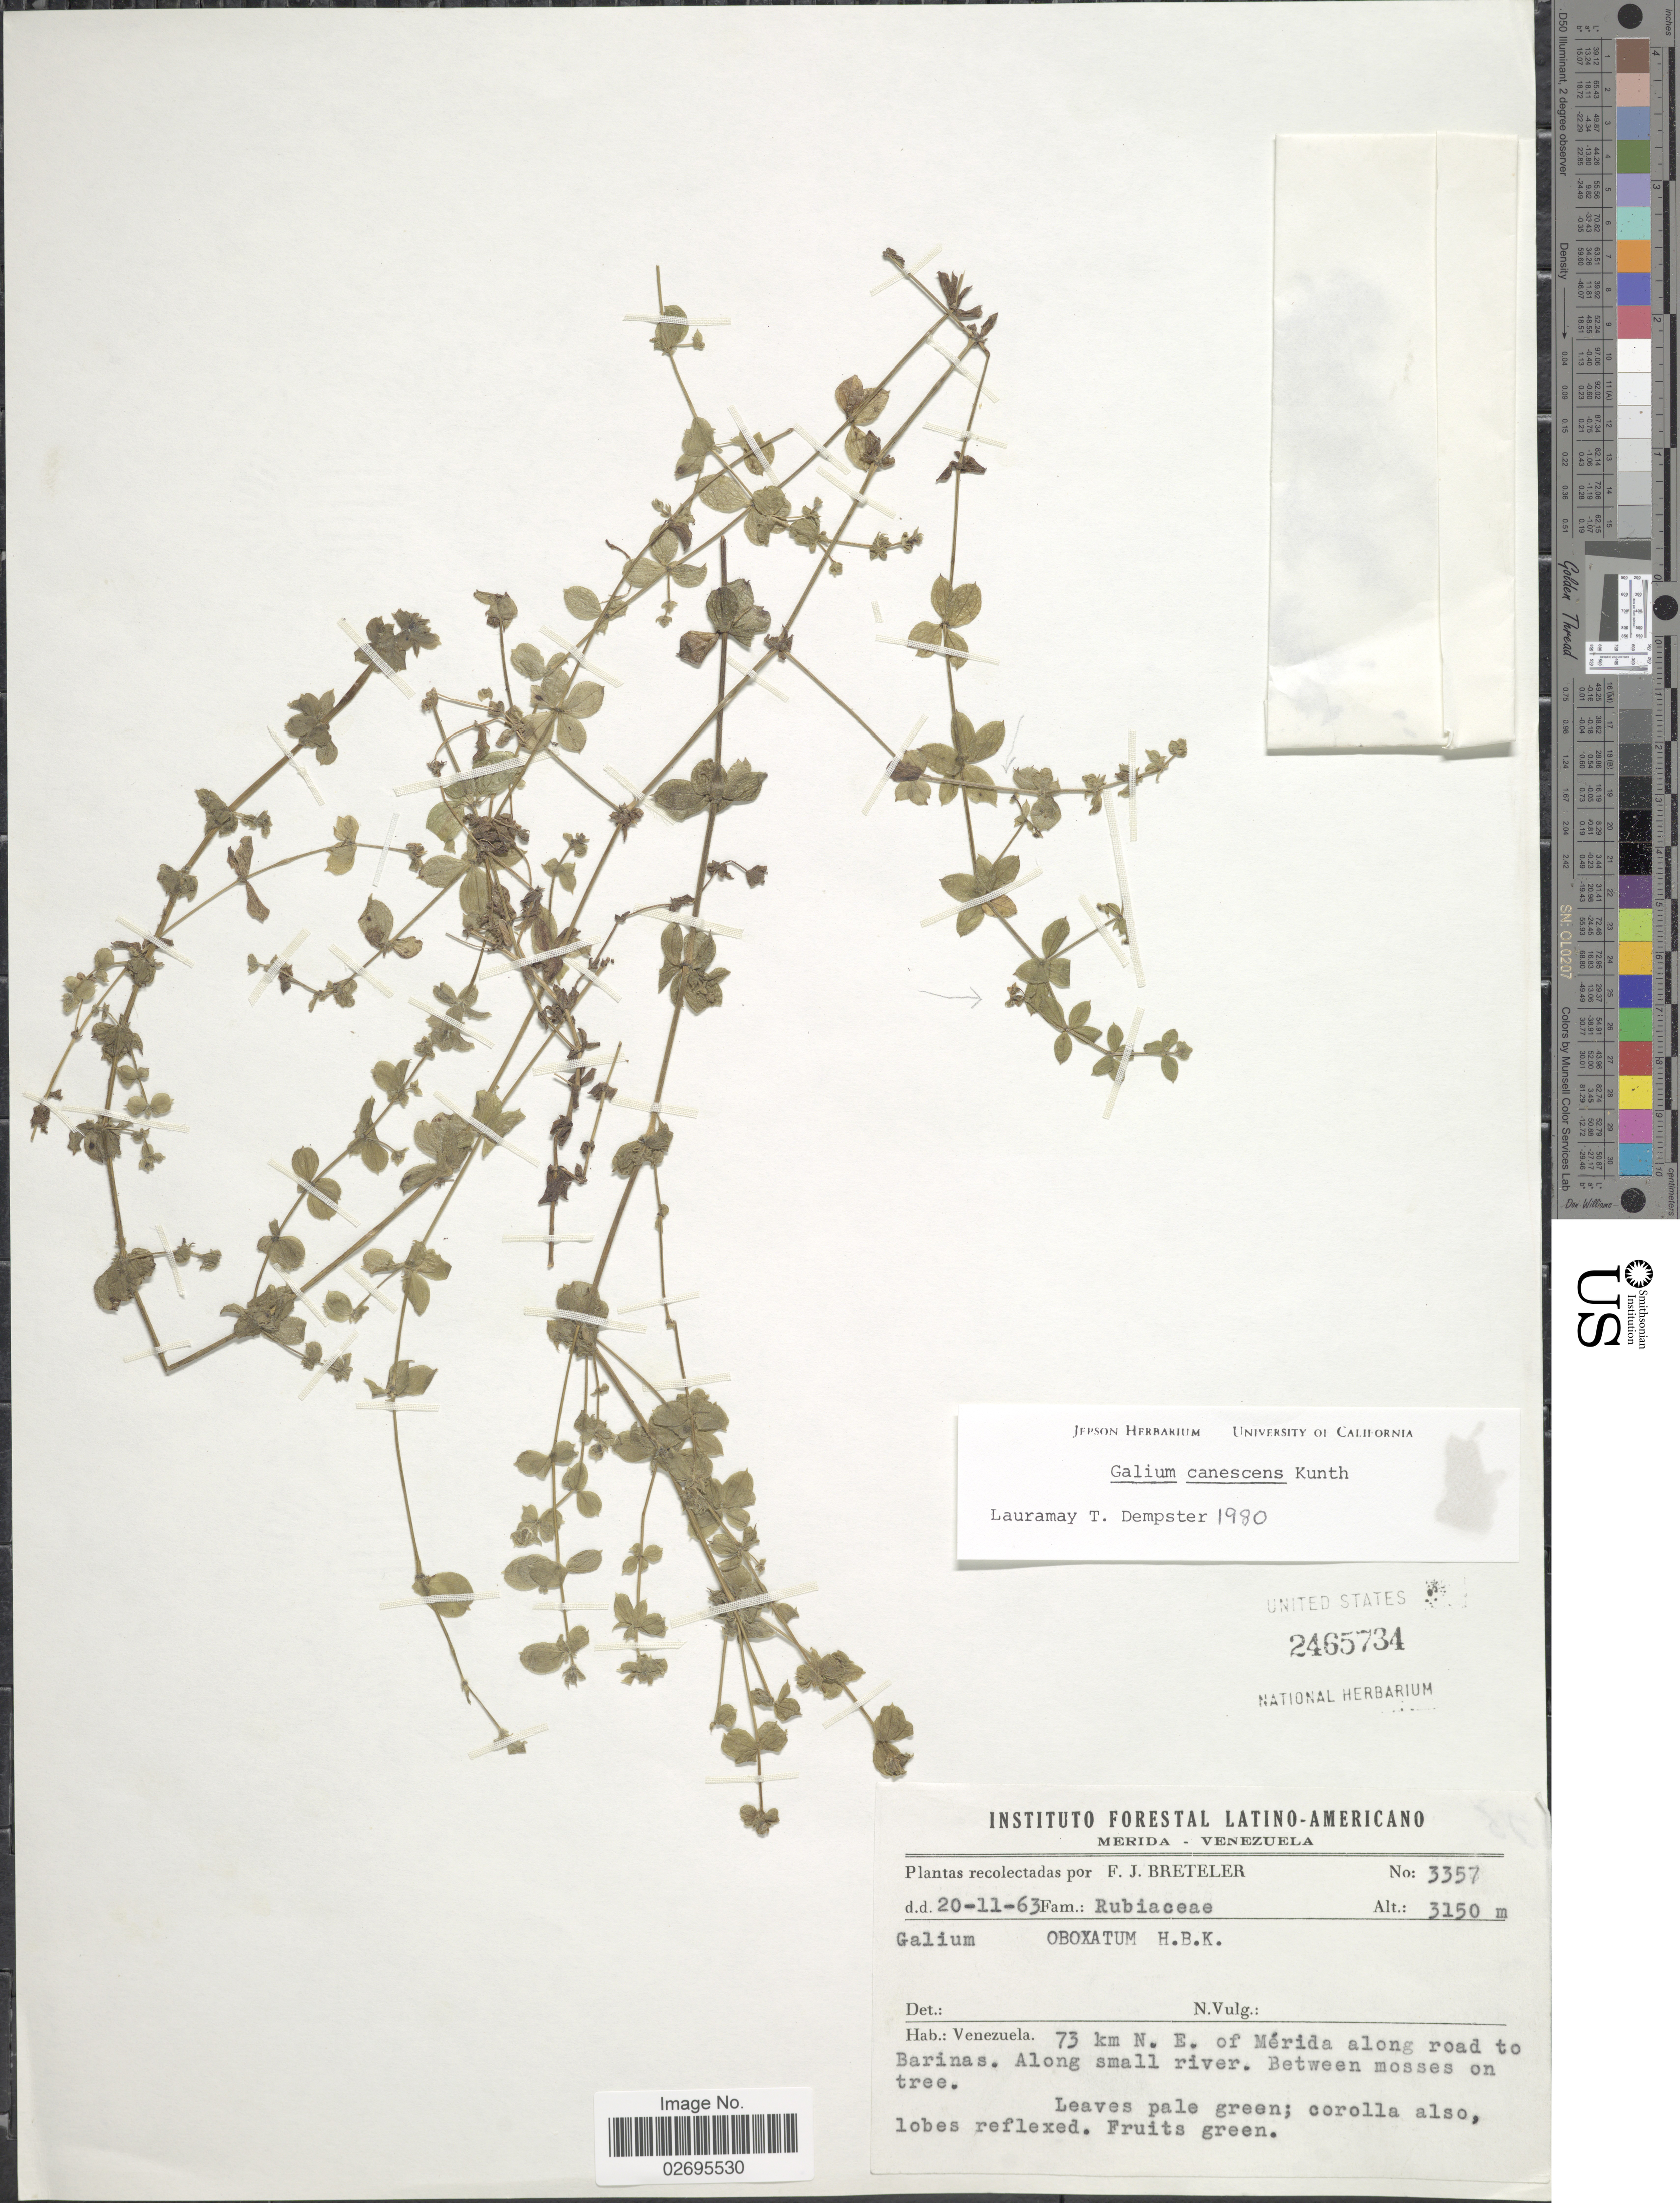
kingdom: Plantae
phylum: Tracheophyta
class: Magnoliopsida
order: Gentianales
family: Rubiaceae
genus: Galium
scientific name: Galium canescens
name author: Kunth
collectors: F. J. Breteler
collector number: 3357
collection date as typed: Transcribed d/m/y: 20/11/63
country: Venezuela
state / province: Mérida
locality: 73 km N.E. of Mérida along road to Barinas. Along small river. Between mosses on tree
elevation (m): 3150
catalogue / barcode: US 2465734